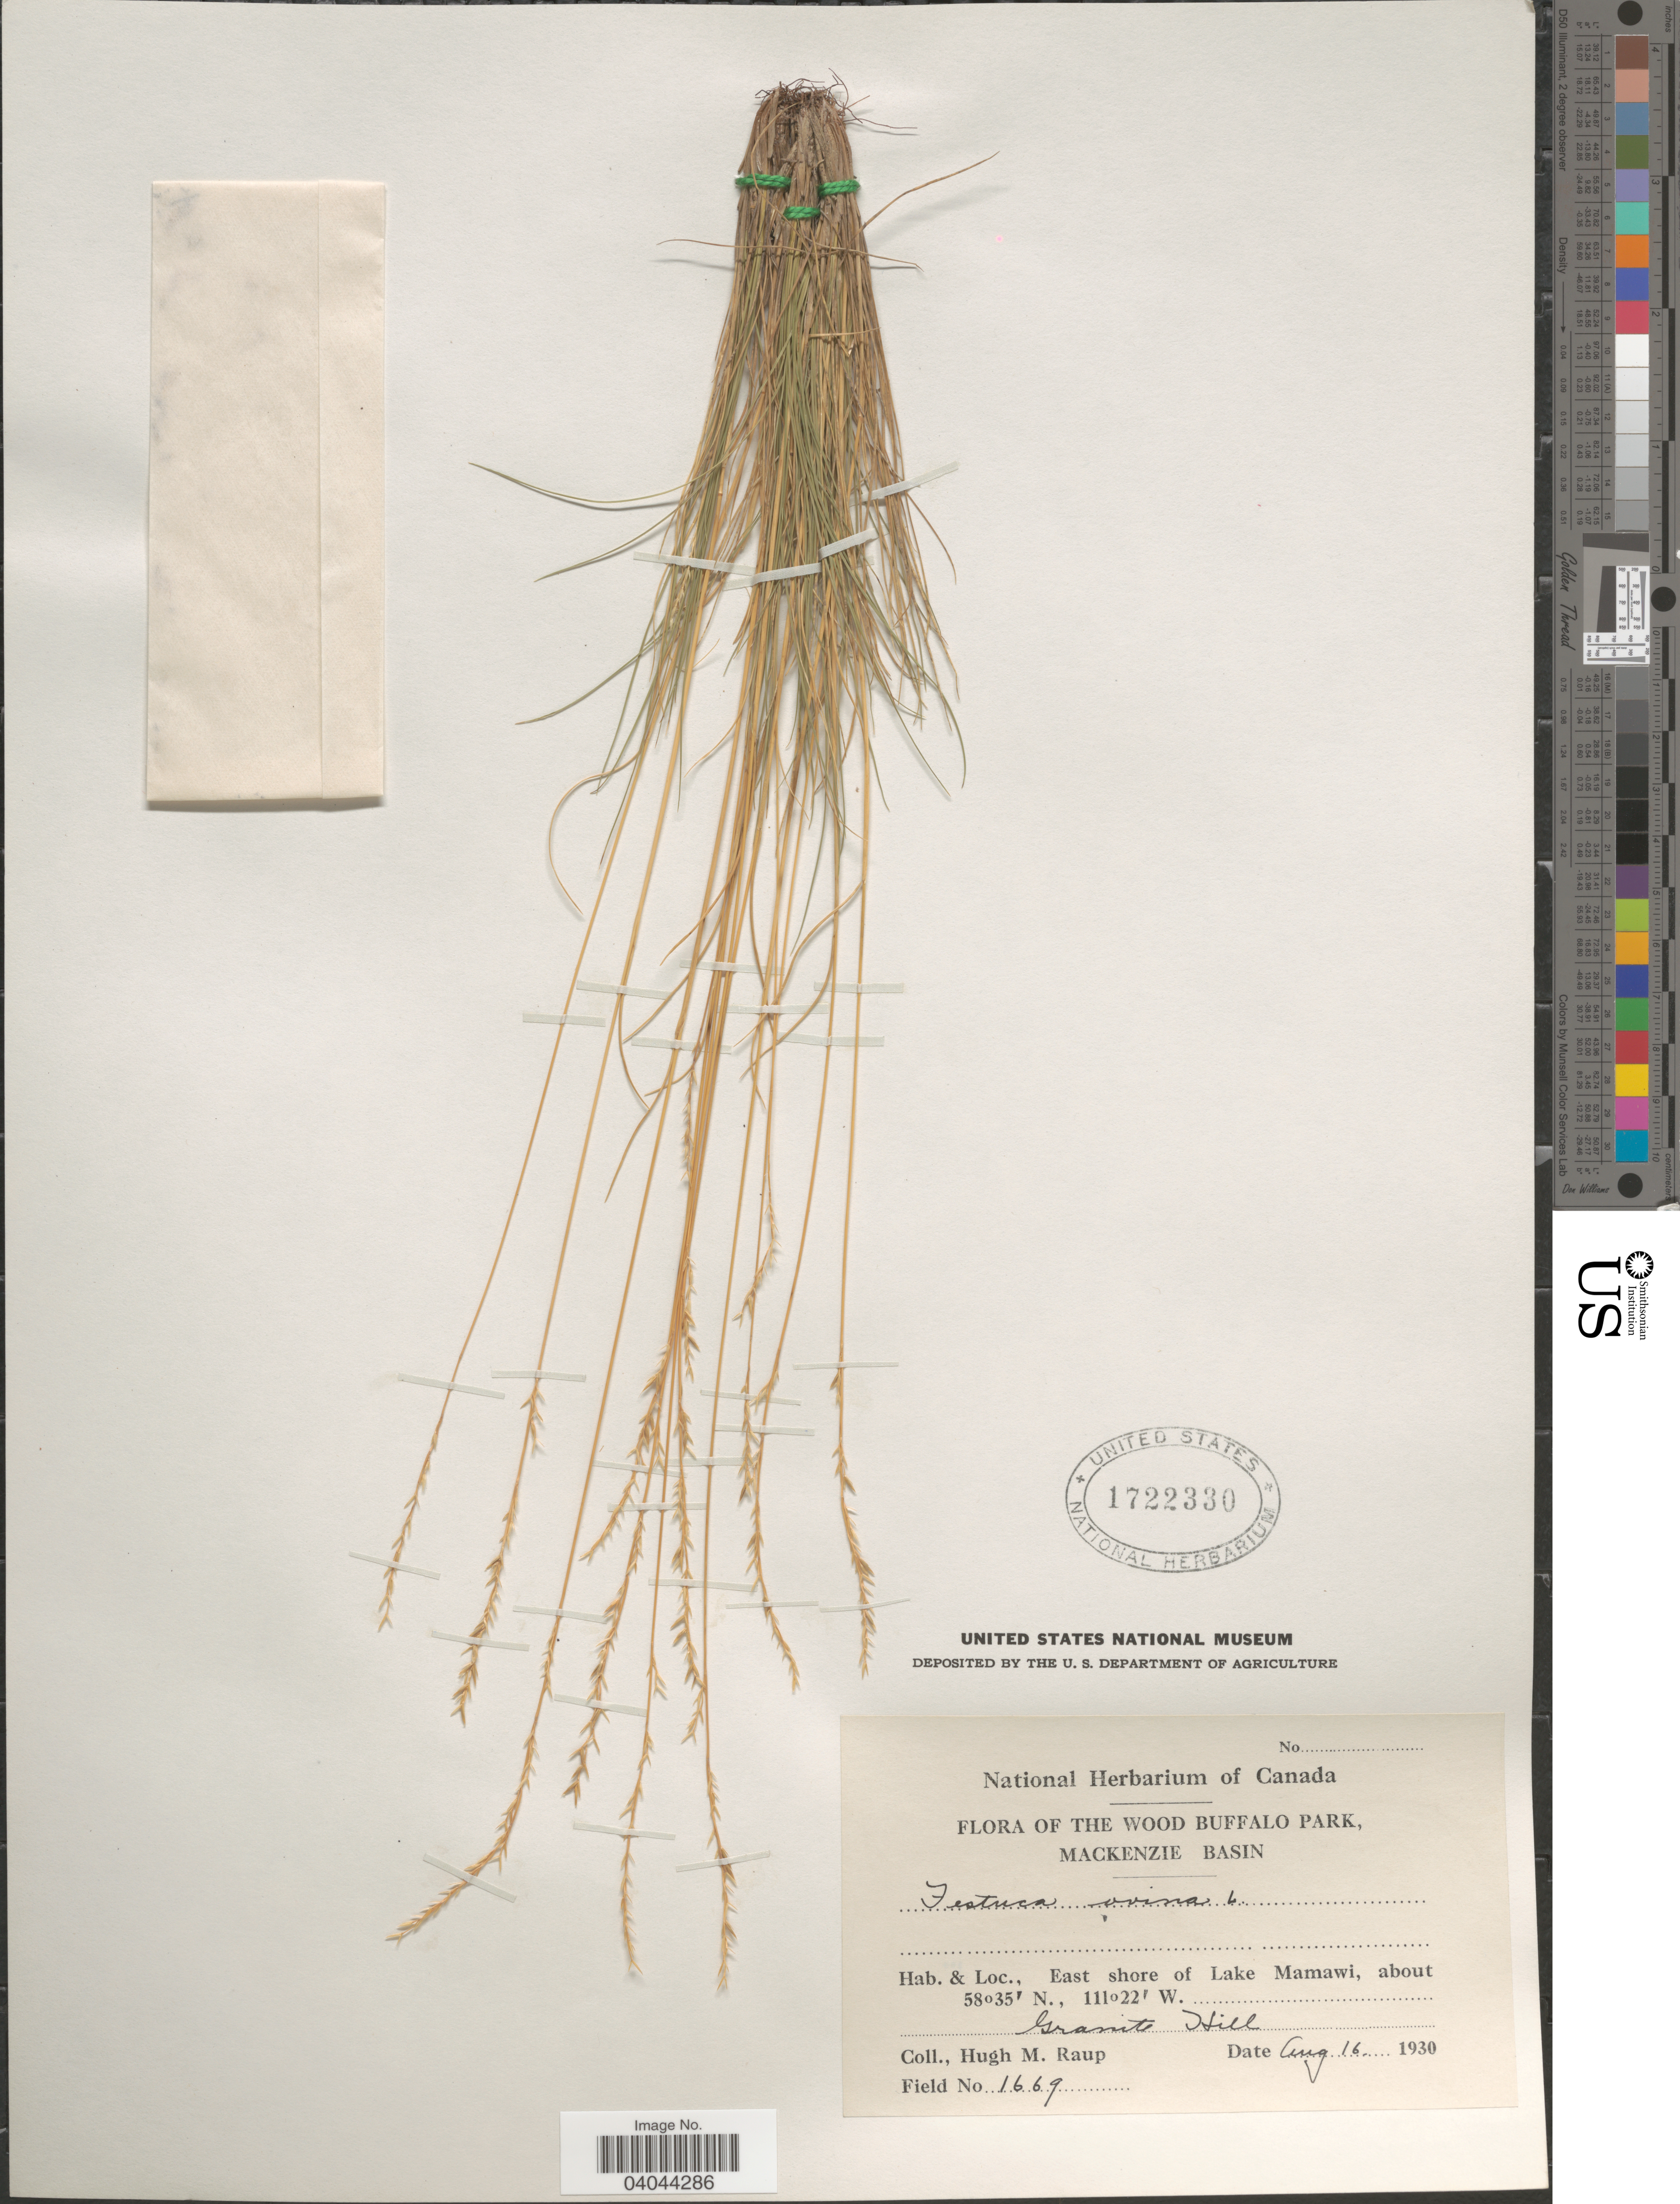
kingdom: Plantae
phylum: Tracheophyta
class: Liliopsida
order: Poales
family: Poaceae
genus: Festuca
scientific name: Festuca ovina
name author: L.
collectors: H. Raup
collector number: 1669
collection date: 1930-08-16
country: Canada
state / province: Alberta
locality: The Wood Buffalo Park, Mackenzie Basin. East shore of Lake Mamawi. Granite Hill.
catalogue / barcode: US 1722330